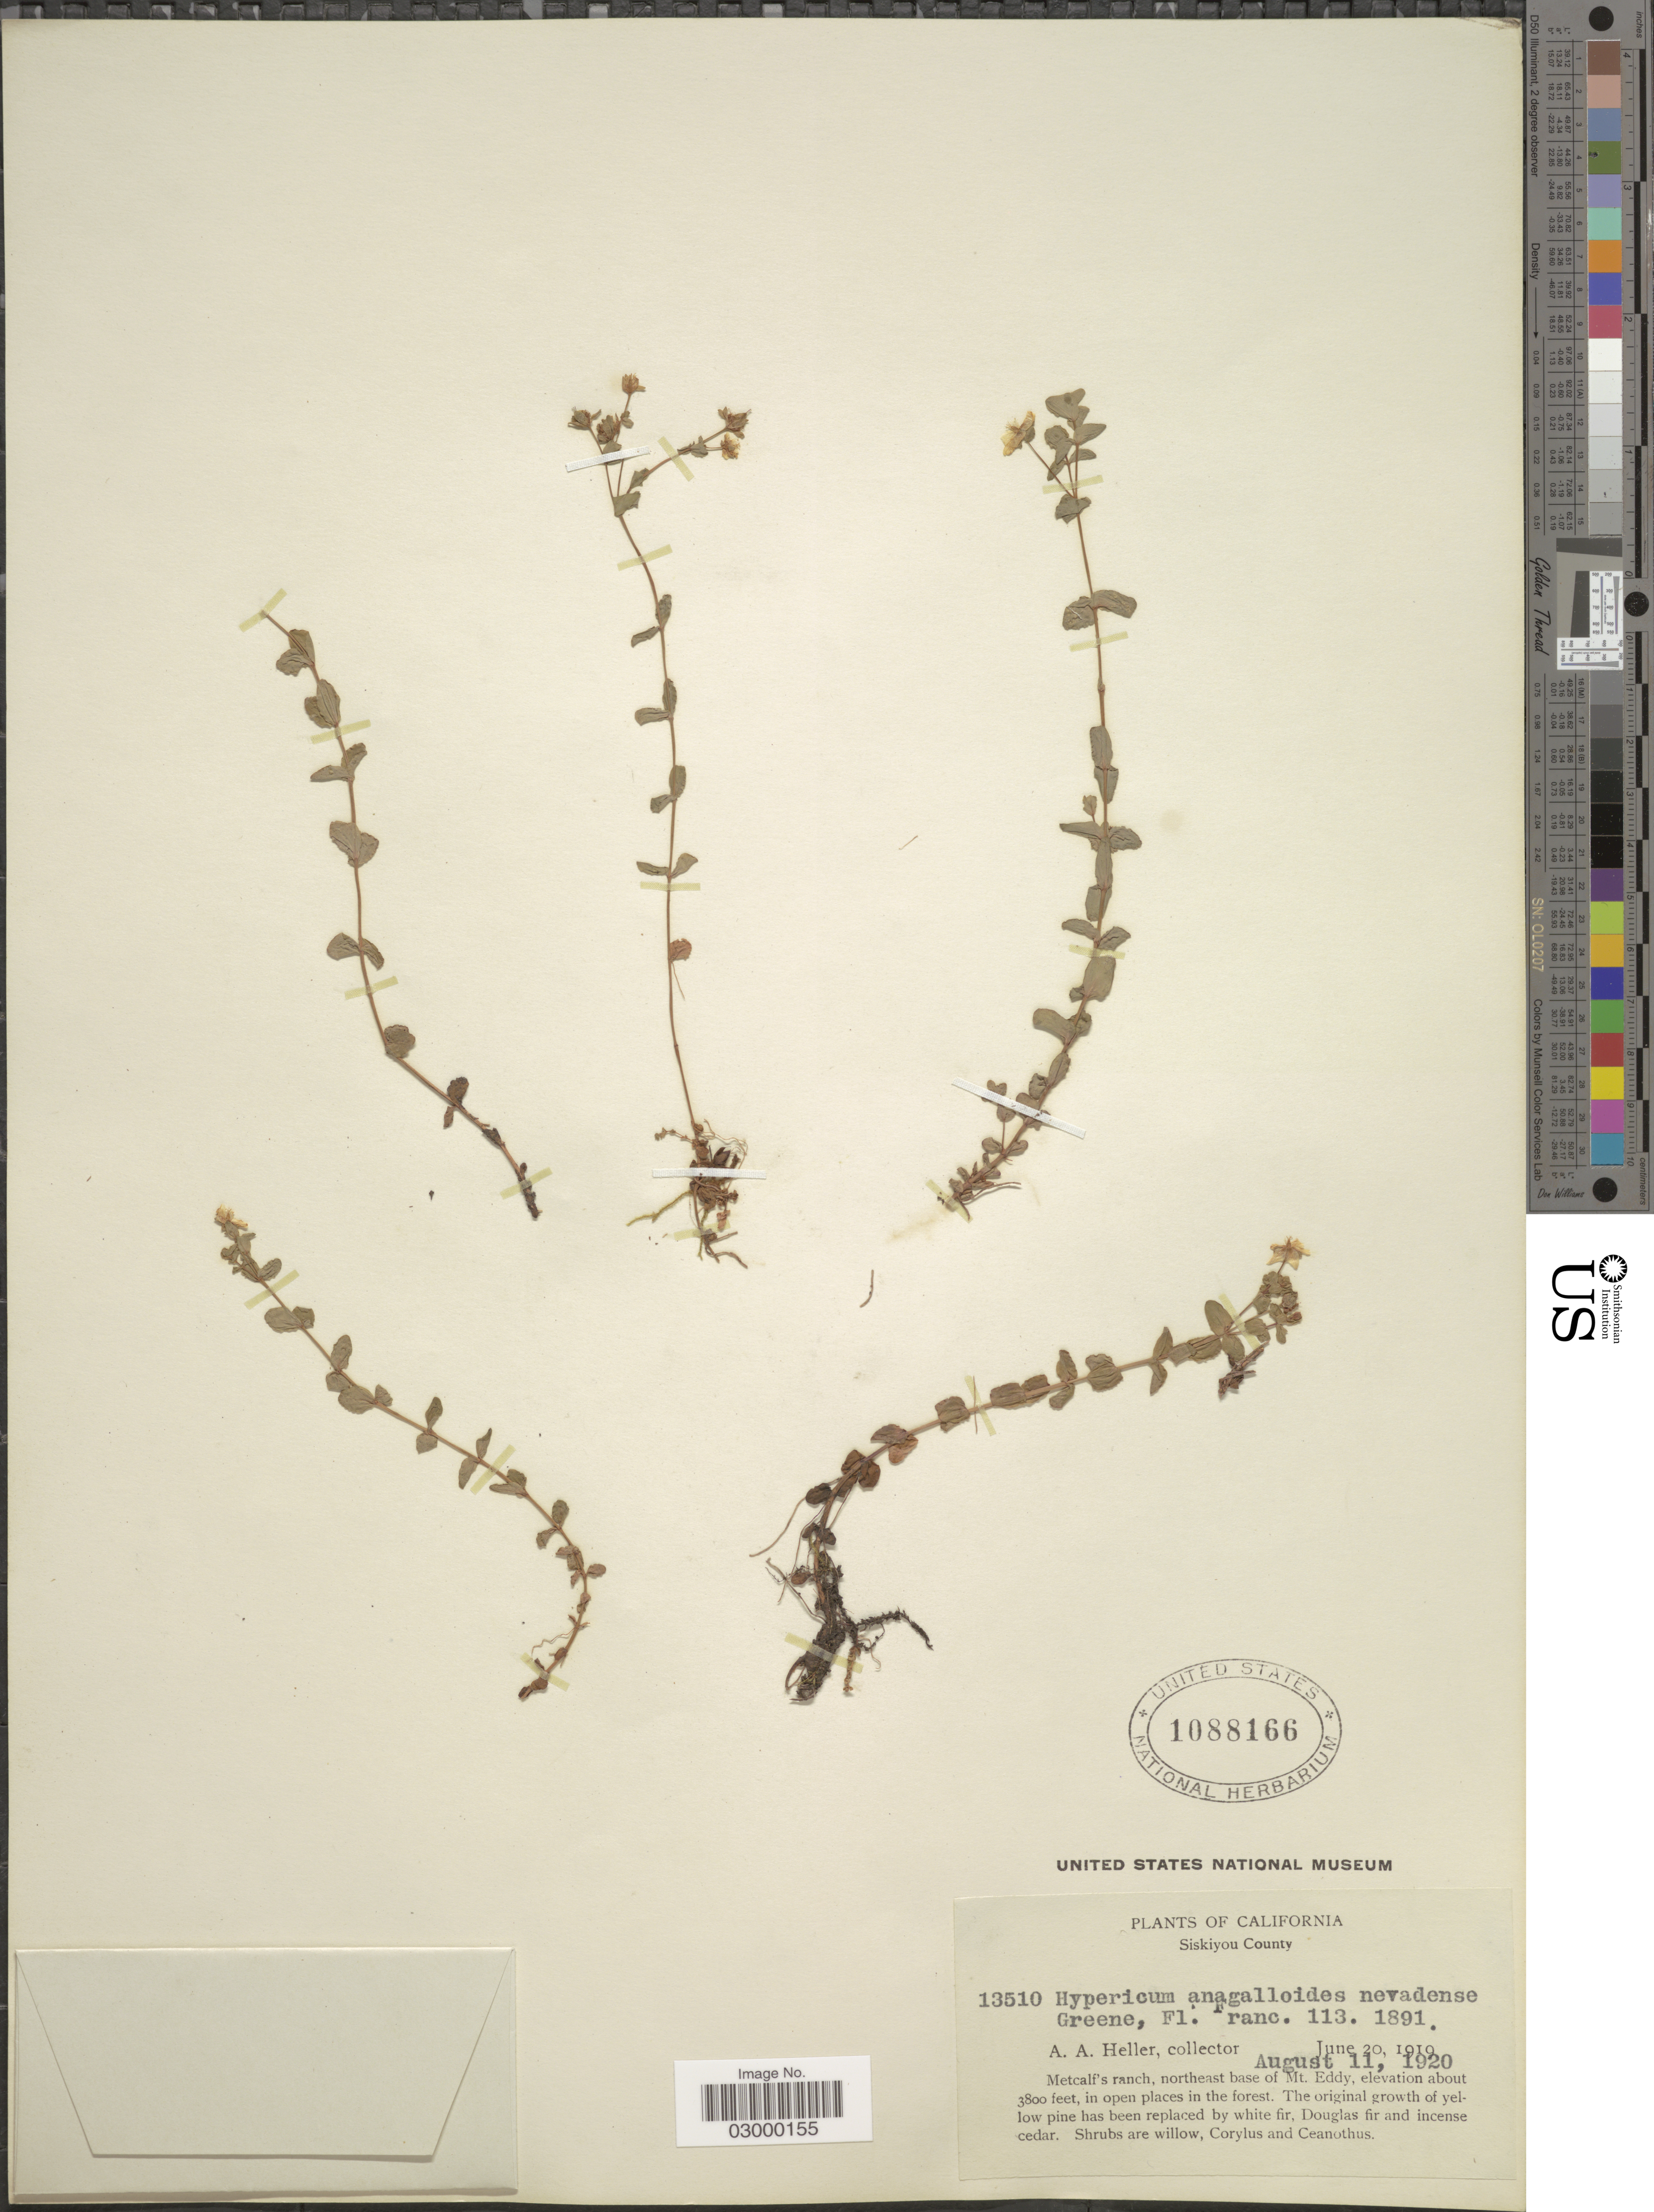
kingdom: Plantae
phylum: Tracheophyta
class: Magnoliopsida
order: Malpighiales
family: Hypericaceae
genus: Hypericum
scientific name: Hypericum anagalloides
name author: Cham. & Schltdl.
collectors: A. A. Heller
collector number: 13510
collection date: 1919-06-20/1920-08-11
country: United States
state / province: California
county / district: Siskiyou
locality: Siskiyou County, Metcalf's ranch, northeast base of Mt. Eddy.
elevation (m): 1158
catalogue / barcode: US 1088166